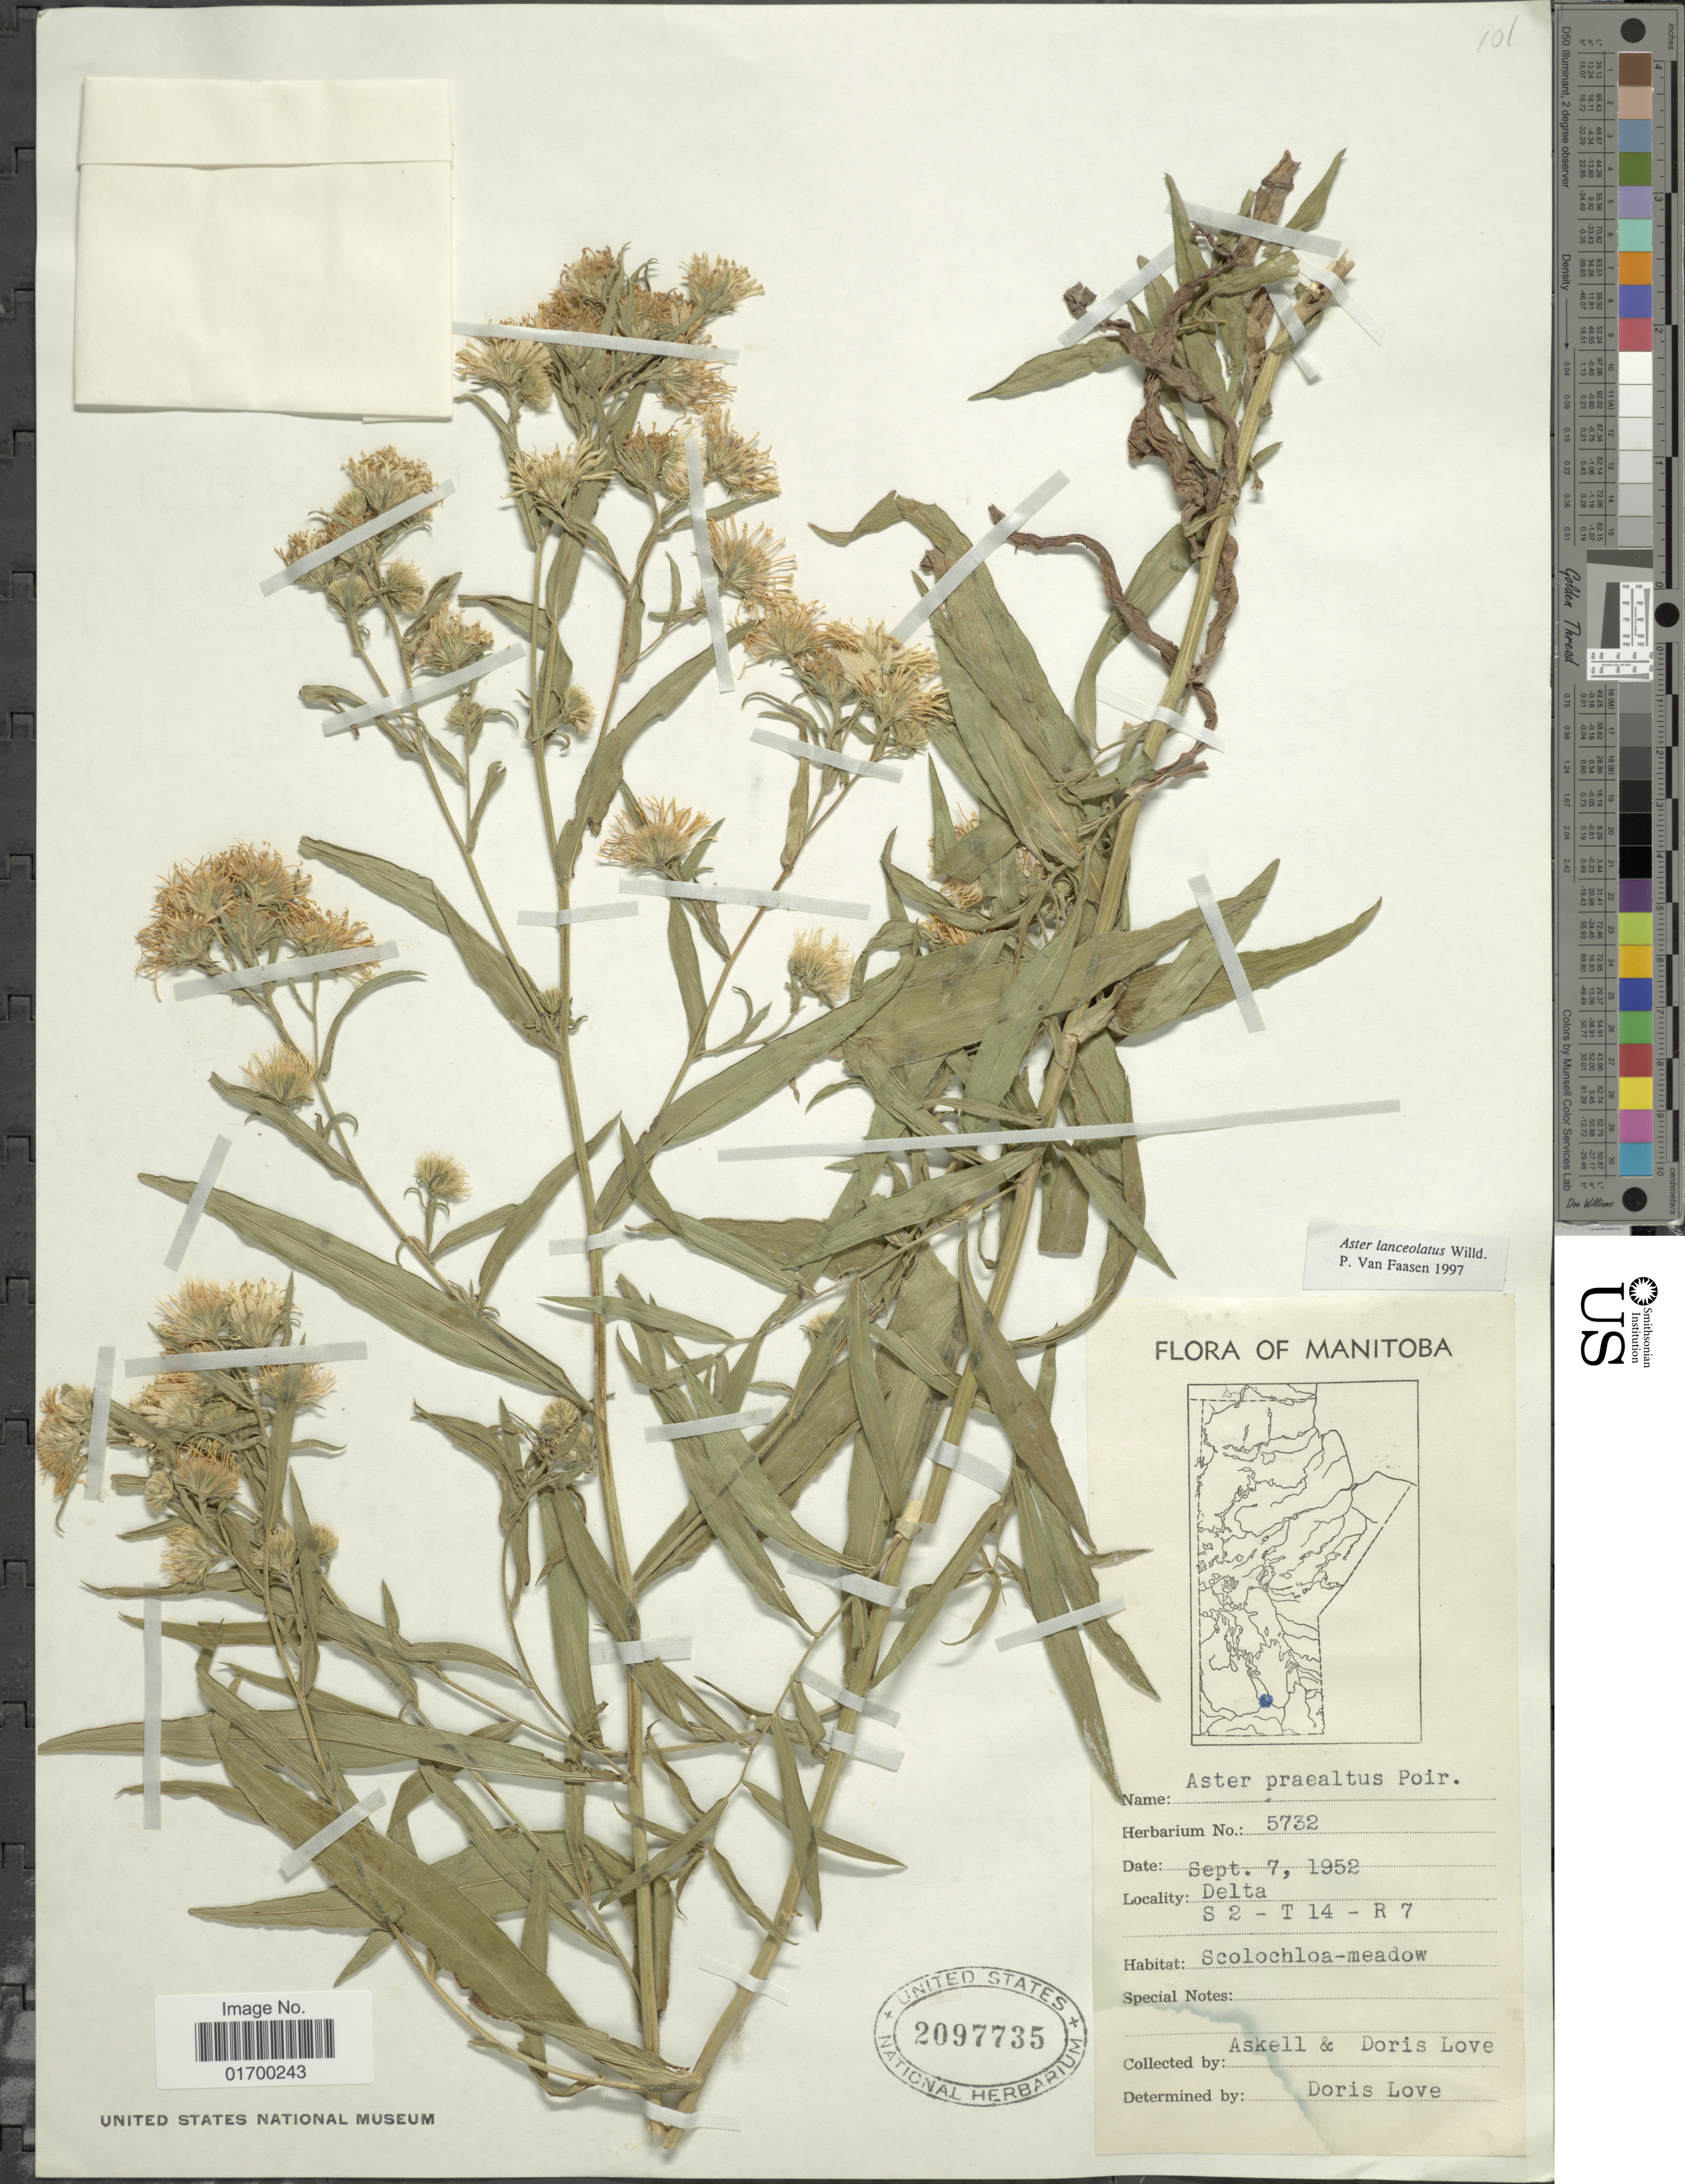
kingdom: Plantae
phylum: Tracheophyta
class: Magnoliopsida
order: Asterales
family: Asteraceae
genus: Symphyotrichum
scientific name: Symphyotrichum lanceolatum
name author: (Willd.) G.L. Nesom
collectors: -. Askell & D. Löve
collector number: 5732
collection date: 1952-09-07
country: Canada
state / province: Manitoba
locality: Delta, Scolochloa-meadow, S2- T14 - R7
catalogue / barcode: US 2097735